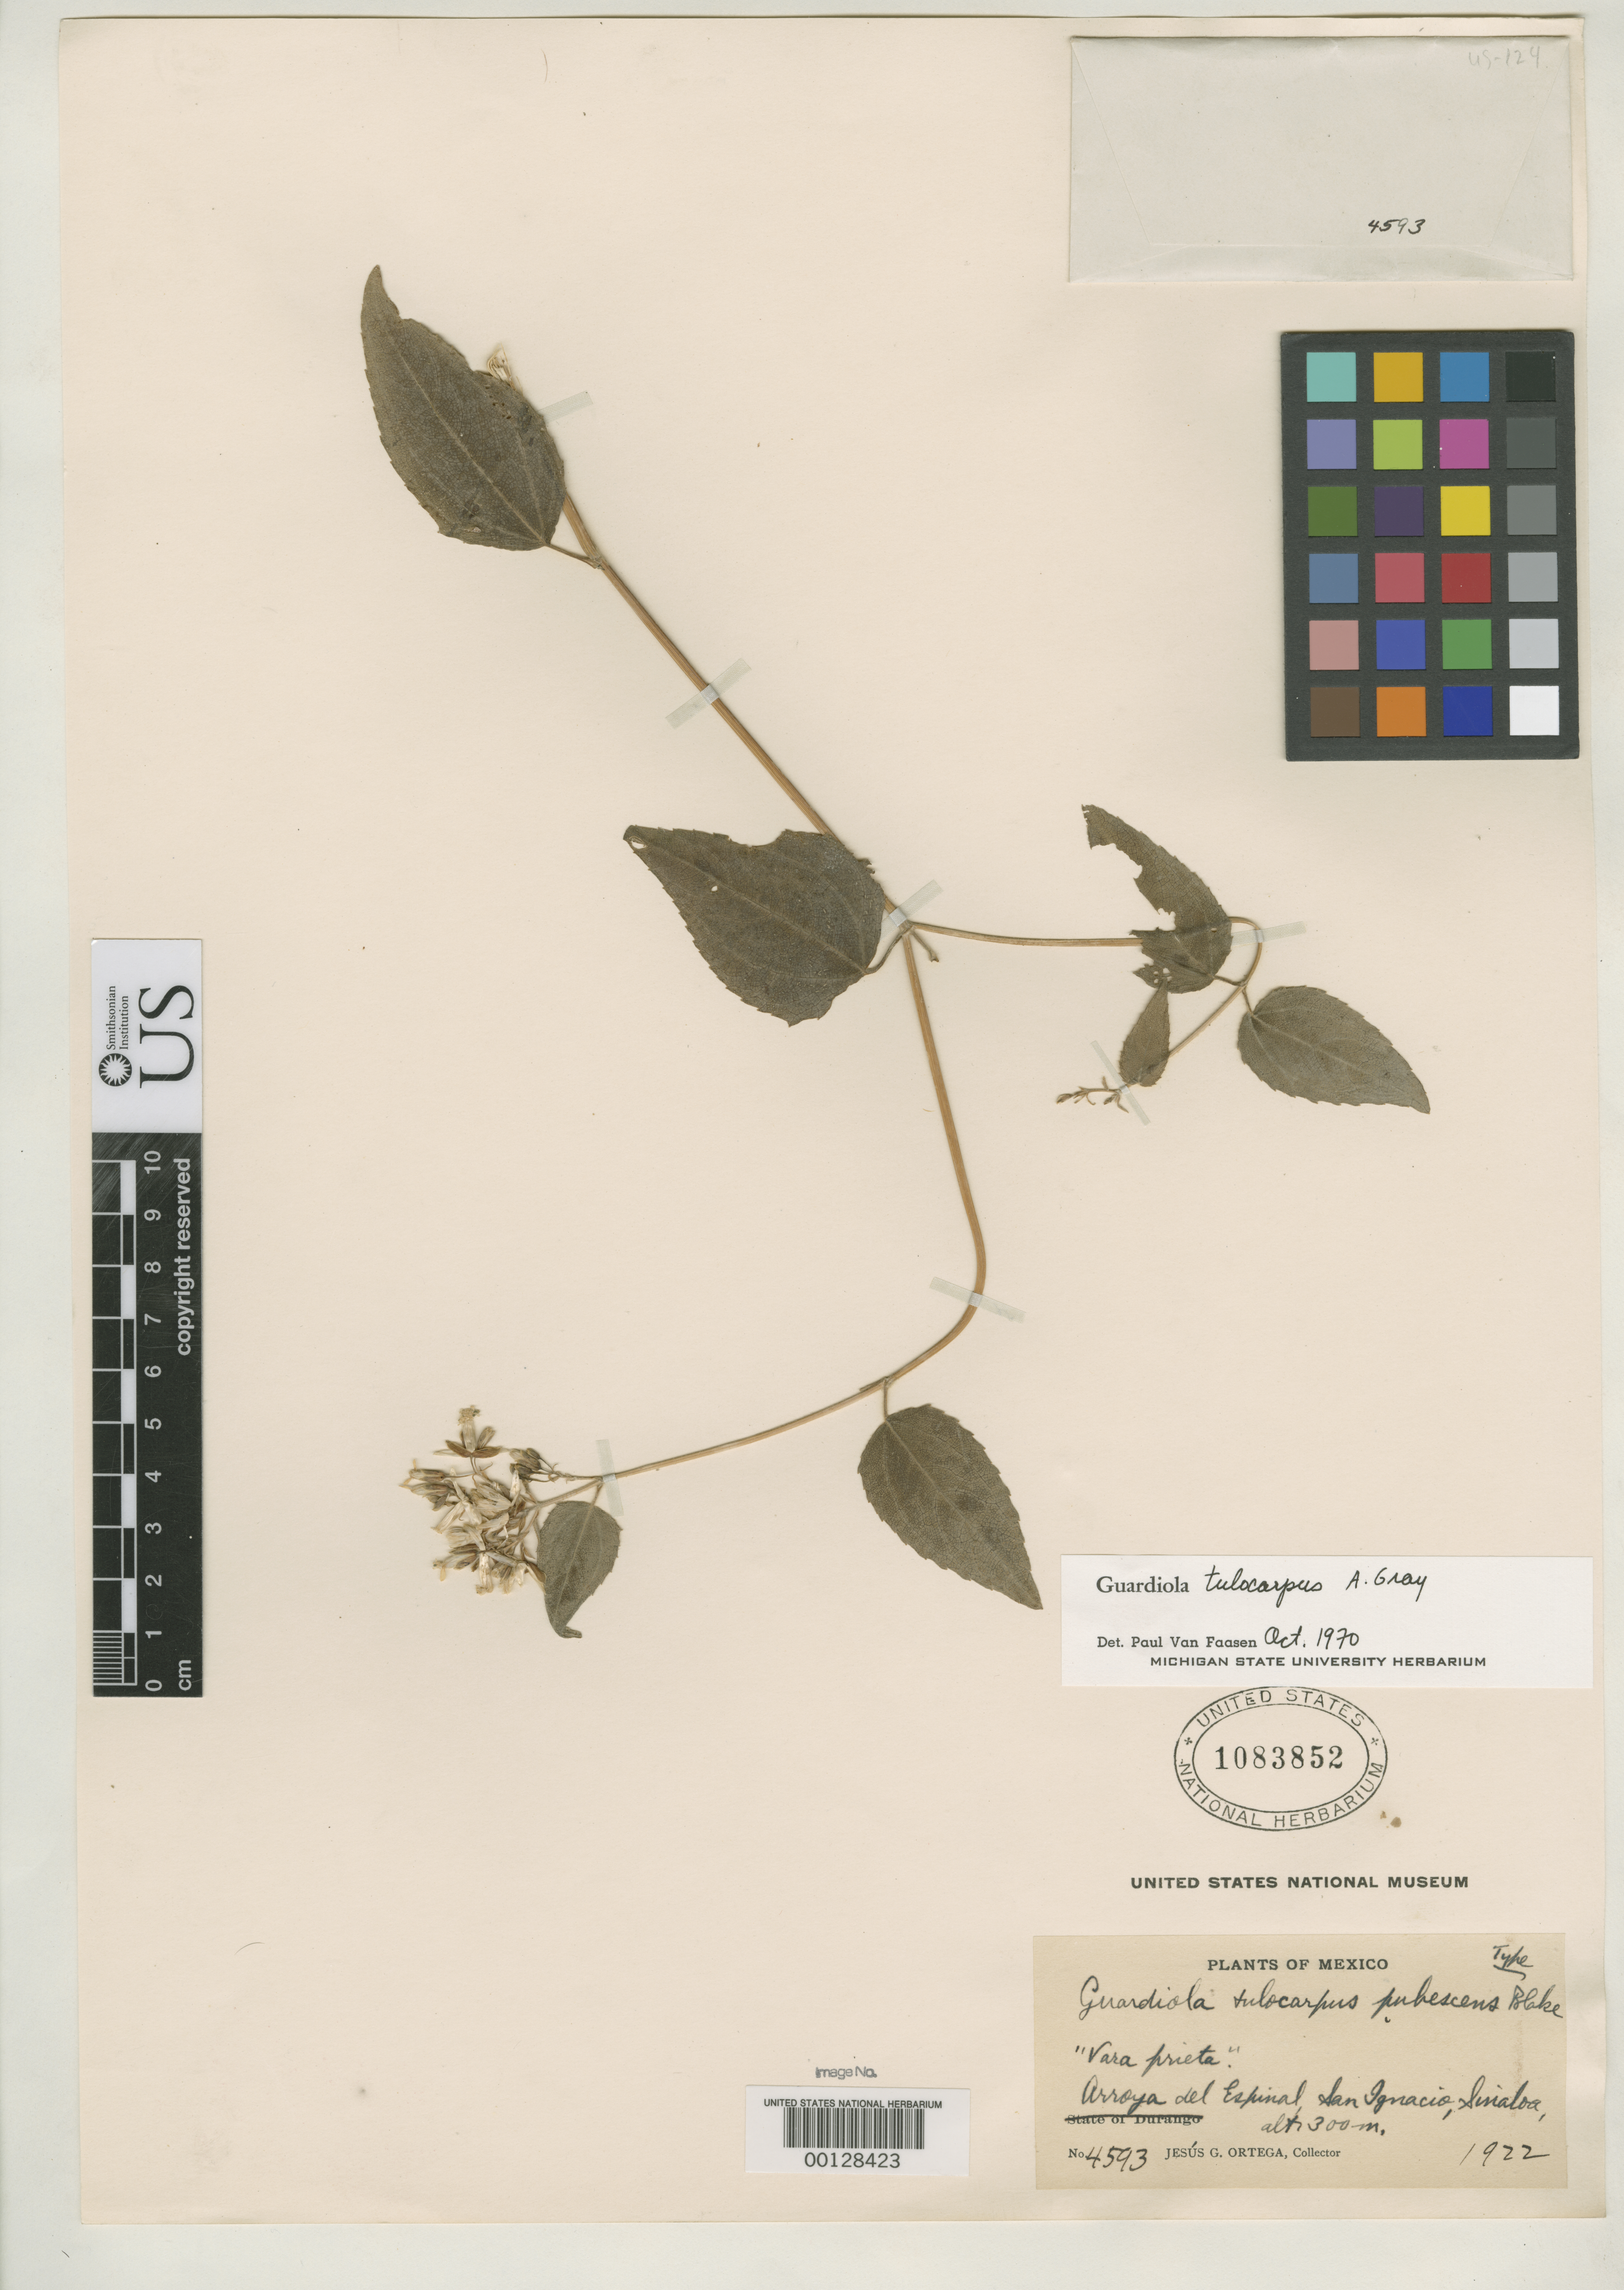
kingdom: Plantae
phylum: Tracheophyta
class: Magnoliopsida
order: Asterales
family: Asteraceae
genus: Guardiola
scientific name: Guardiola tulocarpus subsp. pubescens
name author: S.F. Blake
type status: Holotype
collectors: J. Ortega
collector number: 4593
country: Mexico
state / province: Sinaloa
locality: Arroyo del Espinal, San Ignacio.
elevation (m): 300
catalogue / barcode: US 1083852